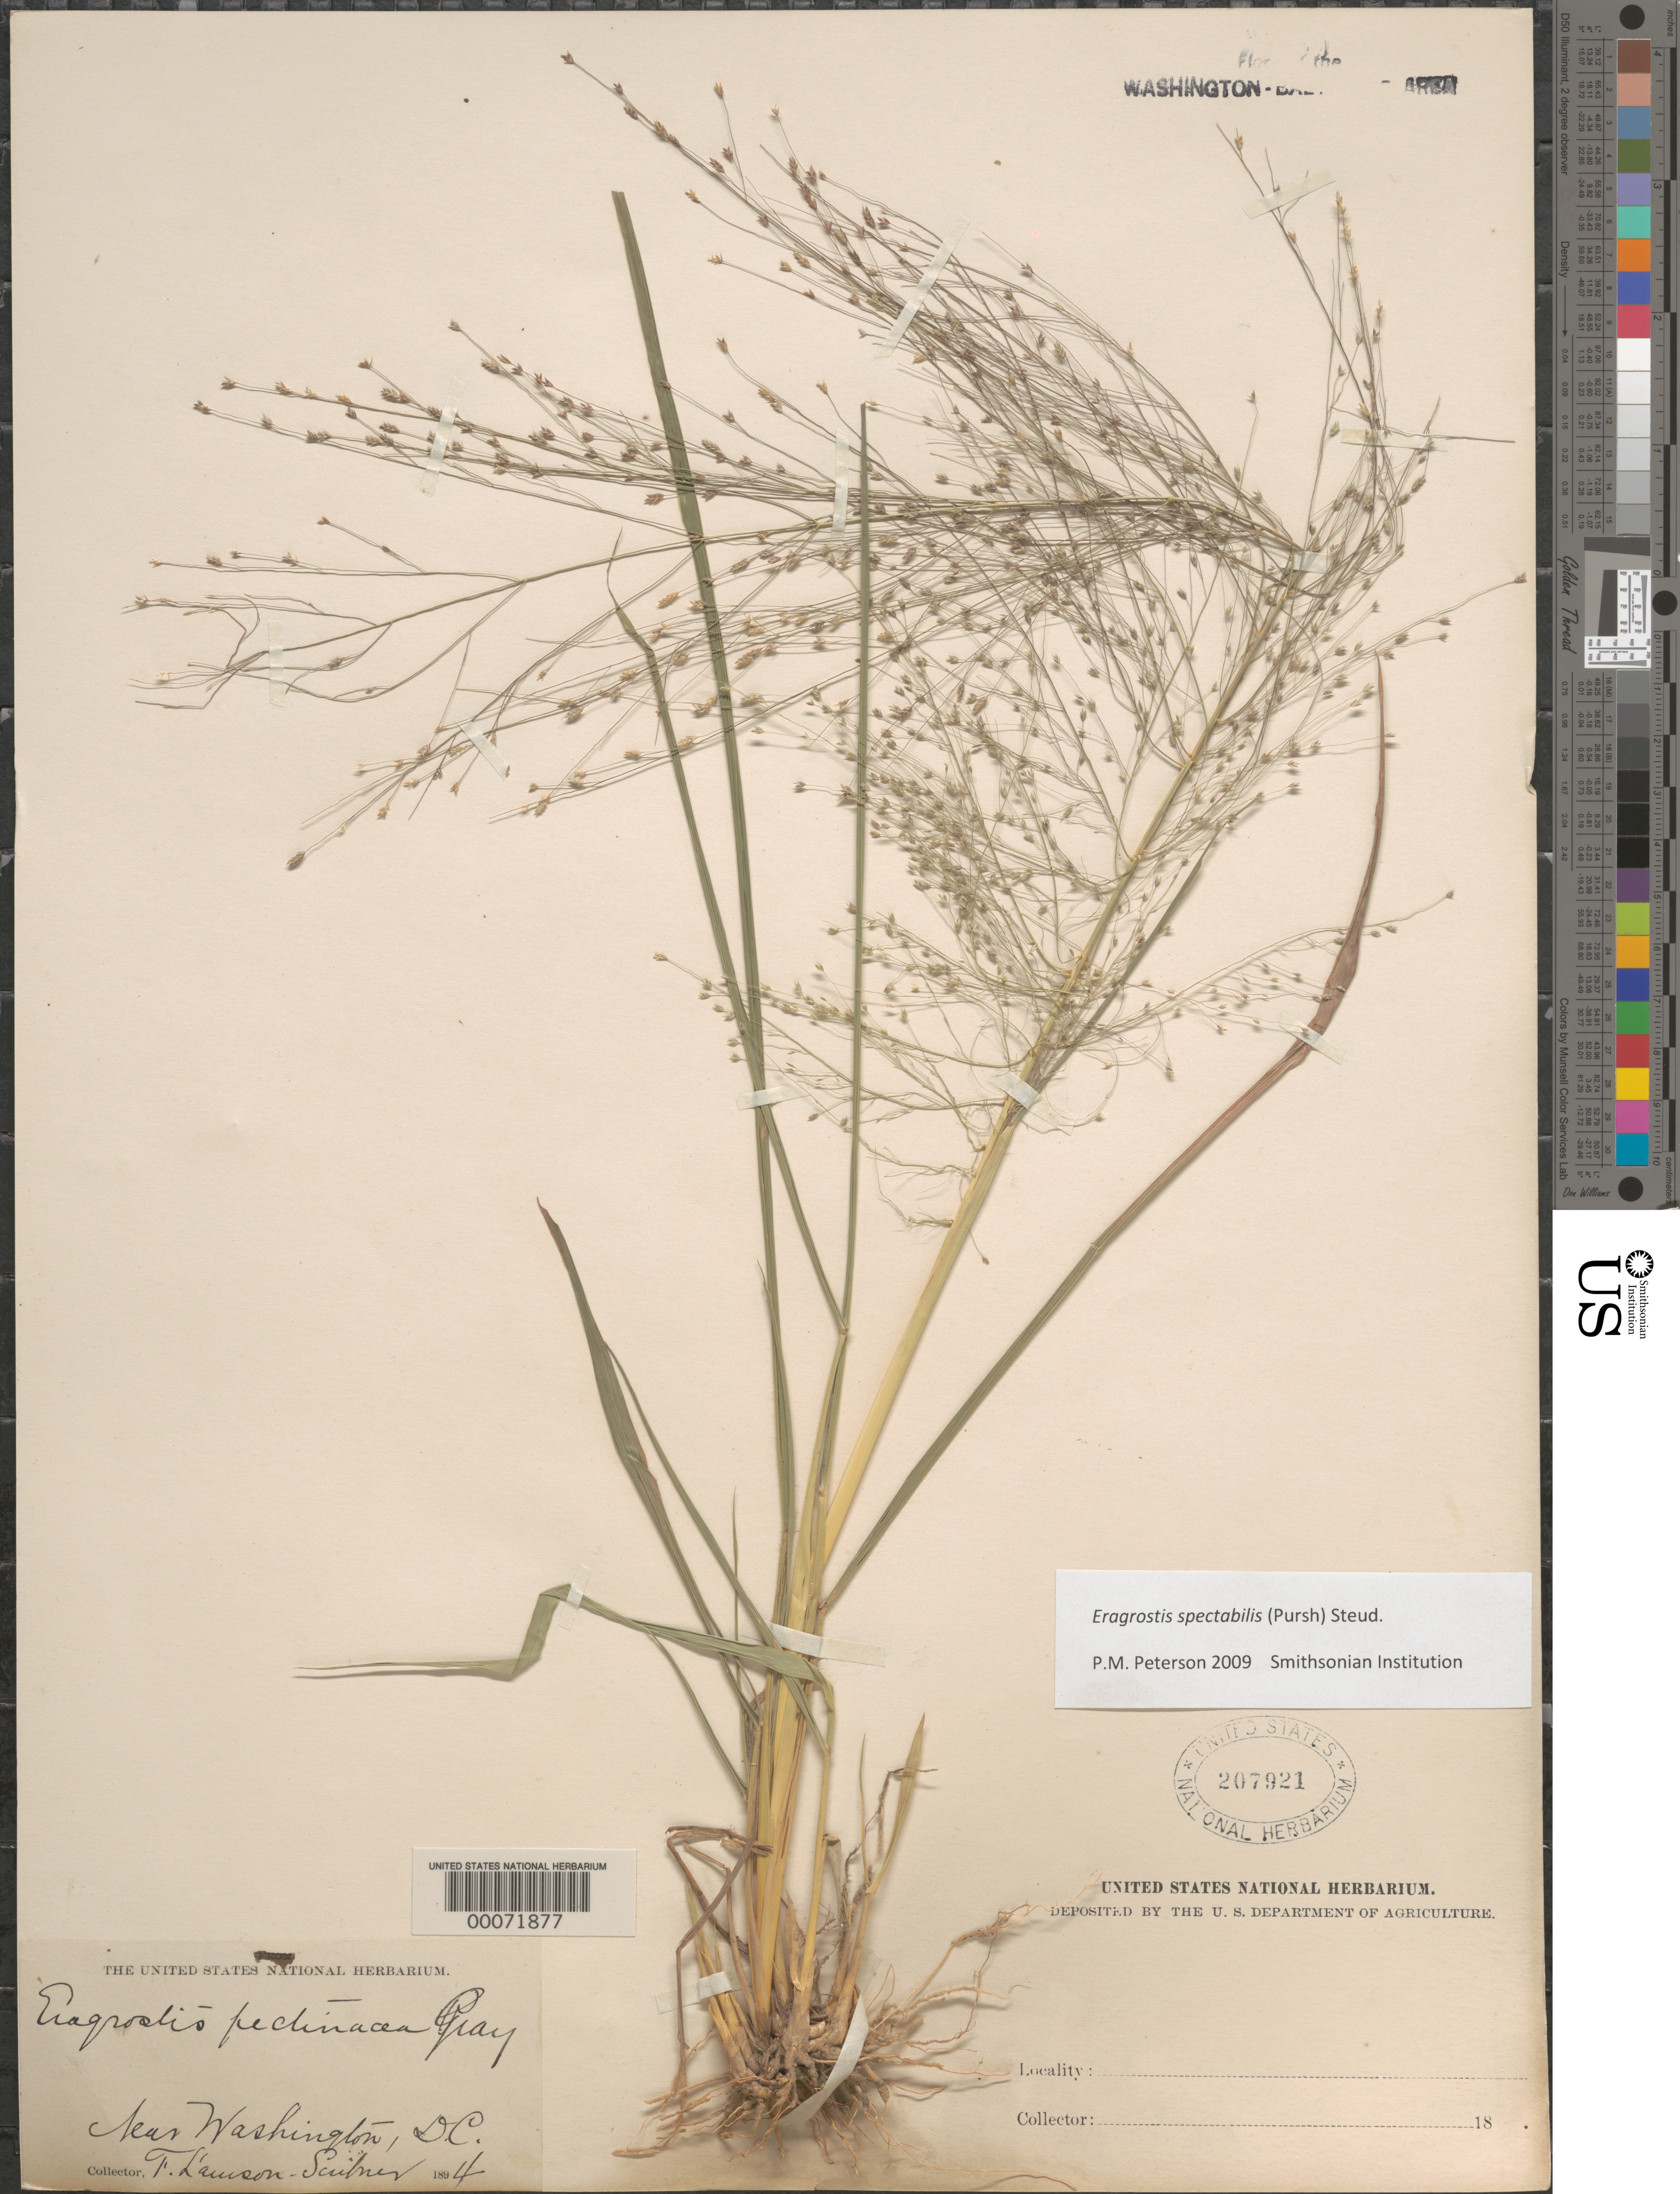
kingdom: Plantae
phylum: Tracheophyta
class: Liliopsida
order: Poales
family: Poaceae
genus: Eragrostis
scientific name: Eragrostis spectabilis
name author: (Pursh) Steud.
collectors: F. L. Scribner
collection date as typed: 1894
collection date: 1894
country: United States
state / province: District of Columbia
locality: Near Washington, DC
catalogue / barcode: US 207921